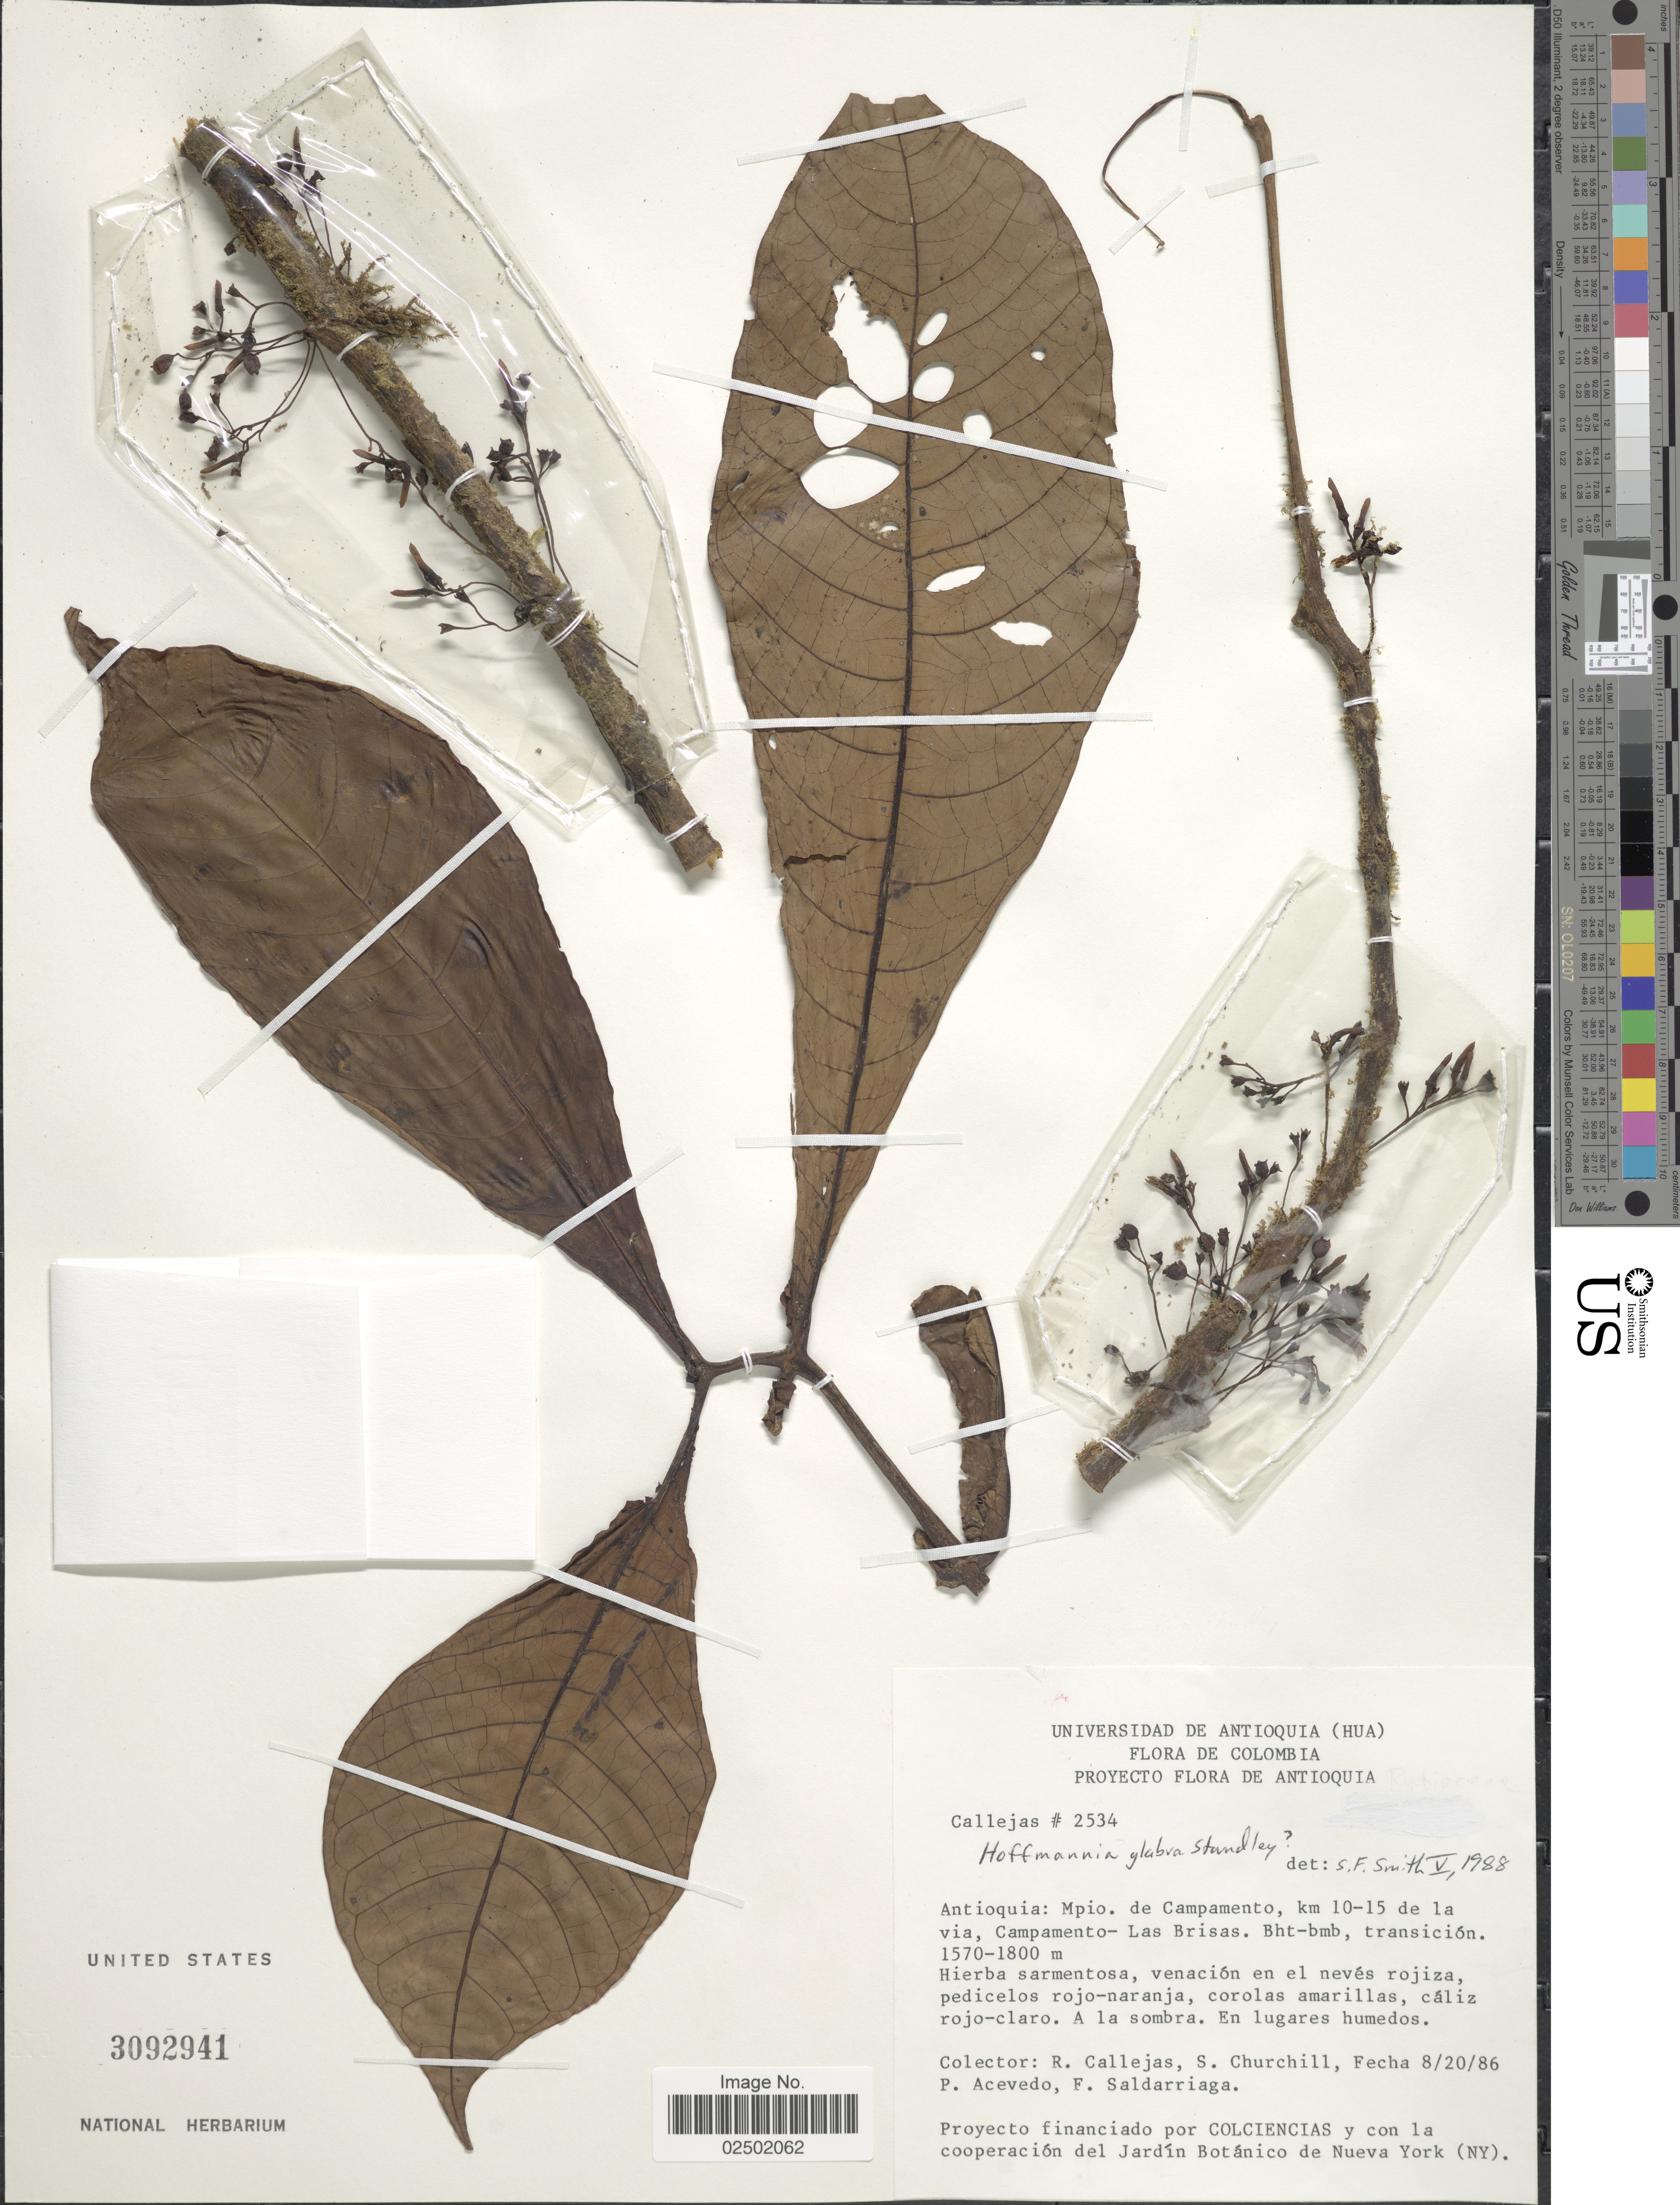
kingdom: Plantae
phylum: Tracheophyta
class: Magnoliopsida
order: Gentianales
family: Rubiaceae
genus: Hoffmannia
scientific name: Hoffmannia glabra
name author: Standl.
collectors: R. Callejas, S. Churchill, P. Acevedo-Rodr. & F. Saldarriaga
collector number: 2534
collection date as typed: Transcribed d/m/y: 20/8/86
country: Colombia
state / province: Antioquia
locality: Antioquia: Mpio. de Campamento, km 10-15 de la via, Campamento- Las Brisas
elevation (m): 1570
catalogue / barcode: US 3092941